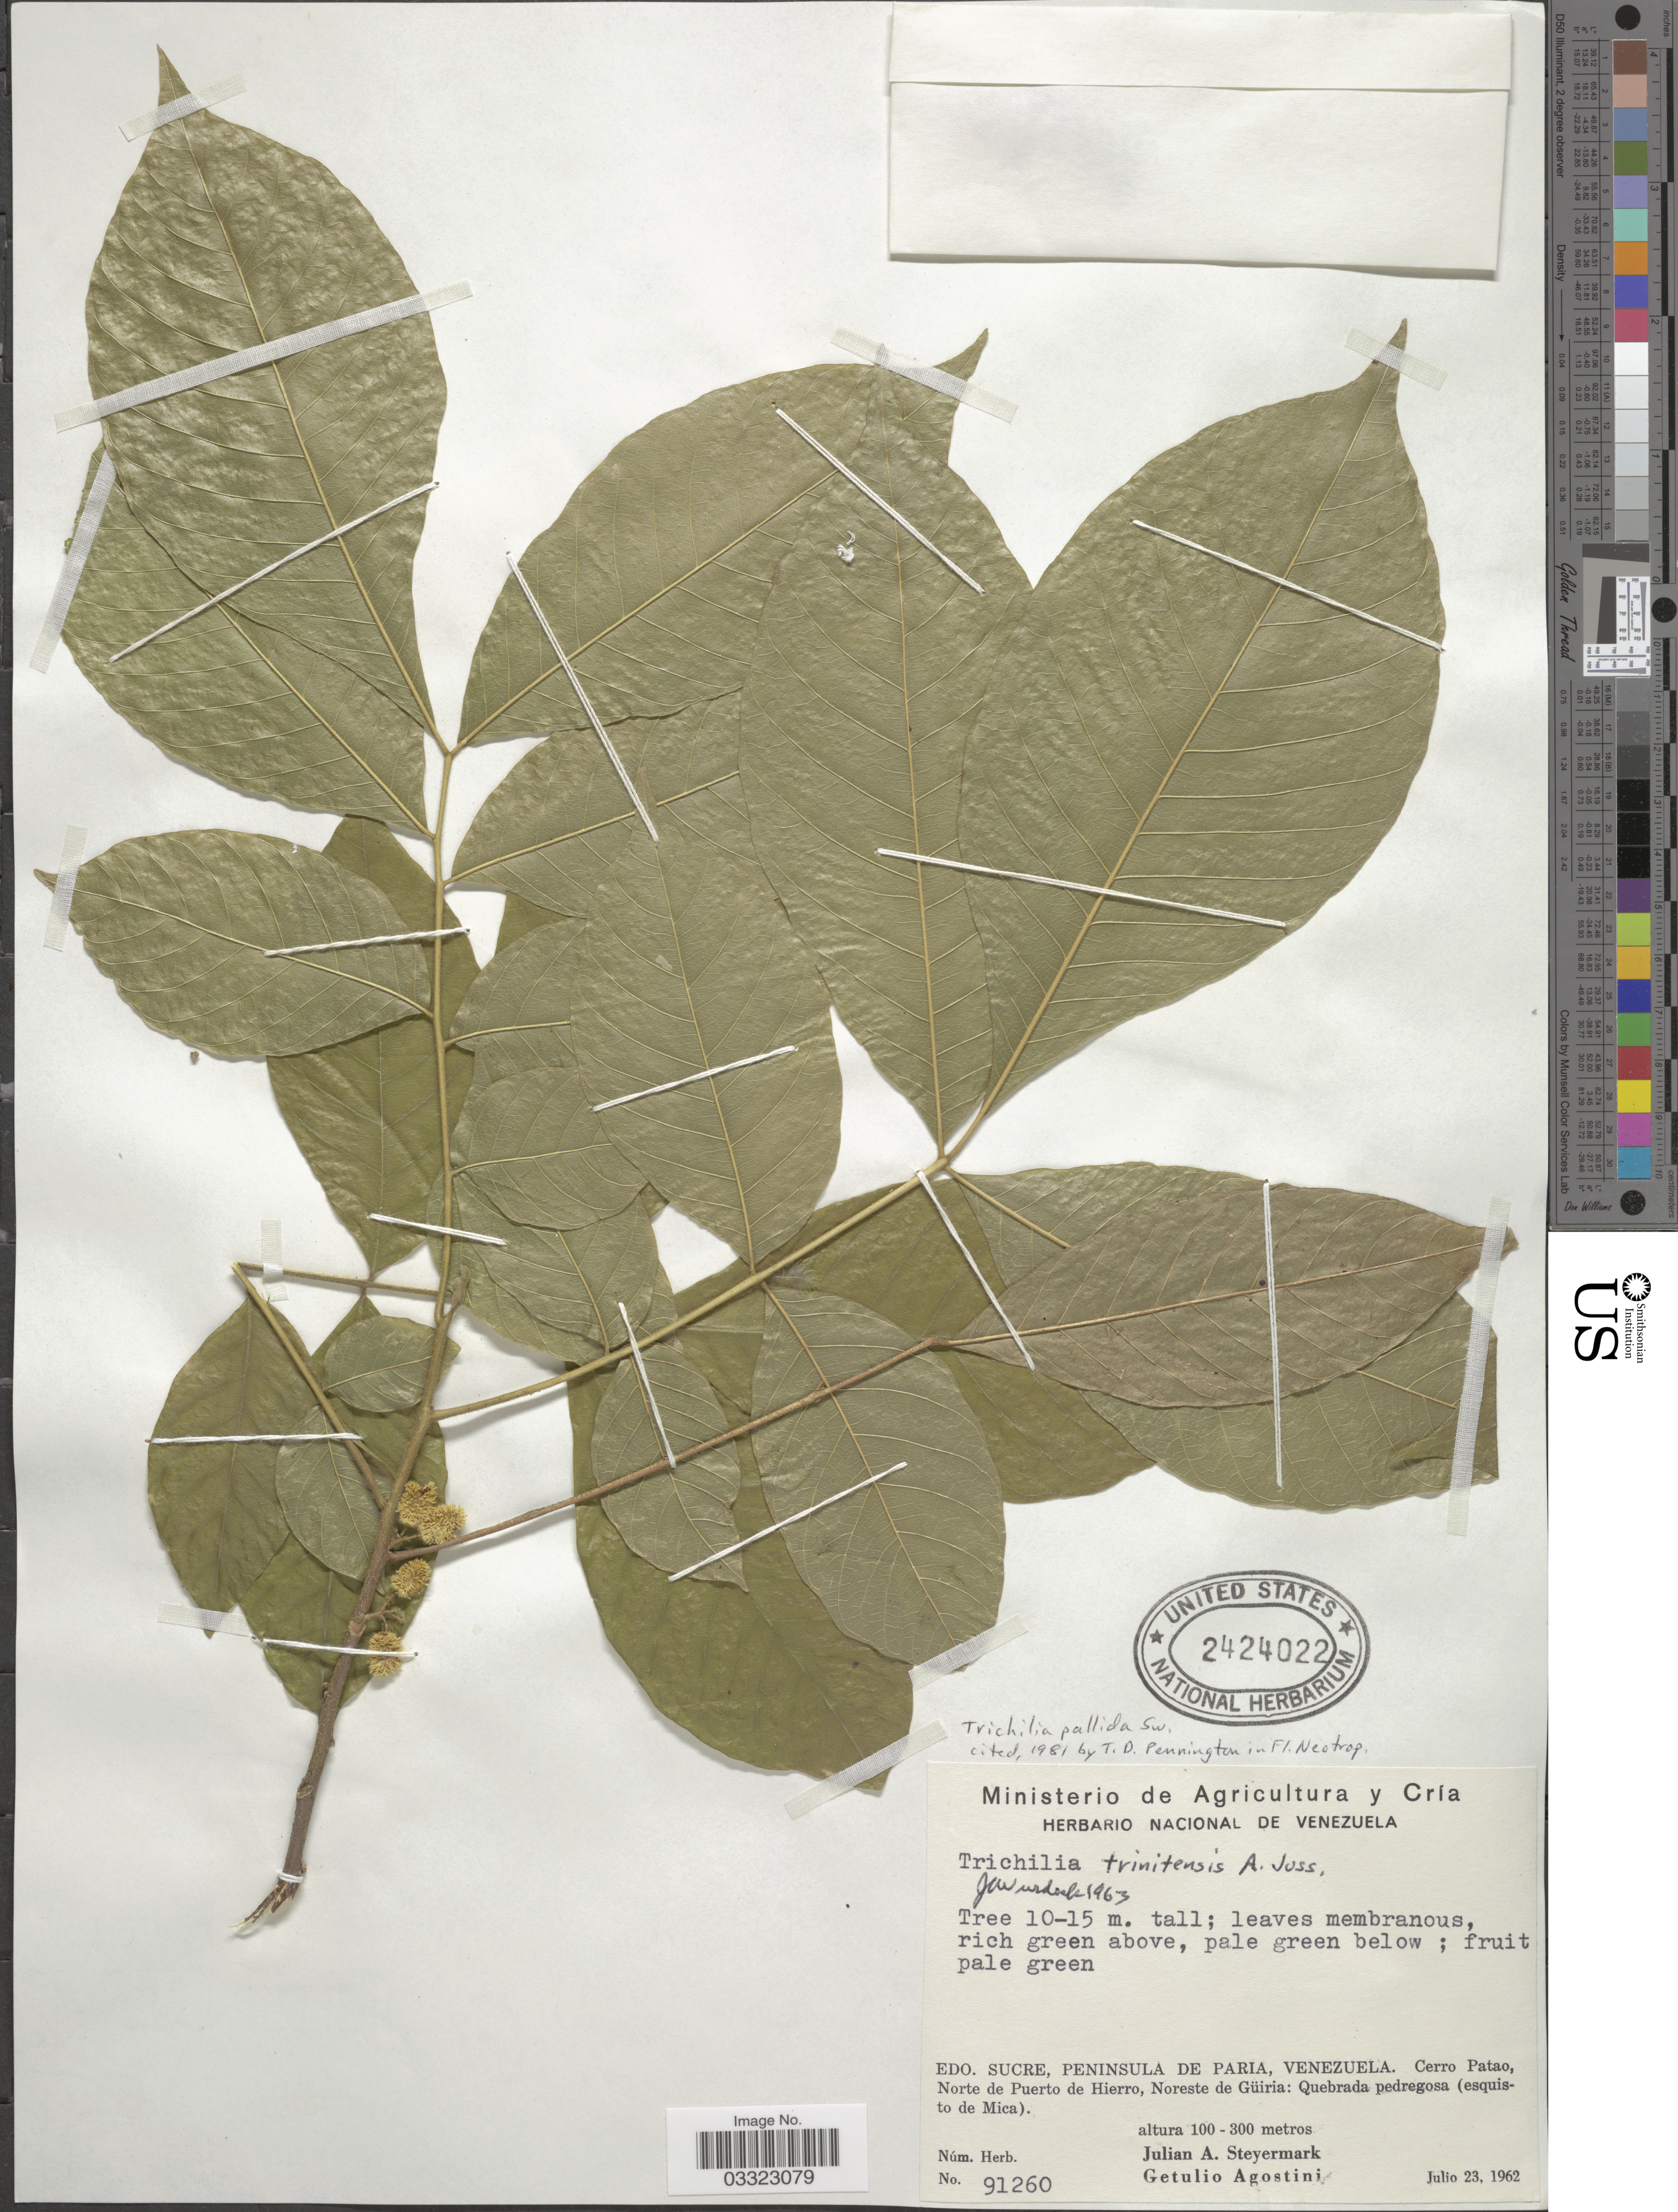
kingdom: Plantae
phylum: Tracheophyta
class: Magnoliopsida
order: Sapindales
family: Meliaceae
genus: Trichilia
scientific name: Trichilia pallida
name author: Sw.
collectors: J. Steyermark & G. Agostini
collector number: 91260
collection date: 1962-07-23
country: Venezuela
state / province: Sucre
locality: Peninsula de Paria, Cerro Patao, Norte de Puerto de Hierro, Noreste de Güira: Quebrada pedregosa (esquisto de Mica).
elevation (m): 100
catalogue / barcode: US 2424022